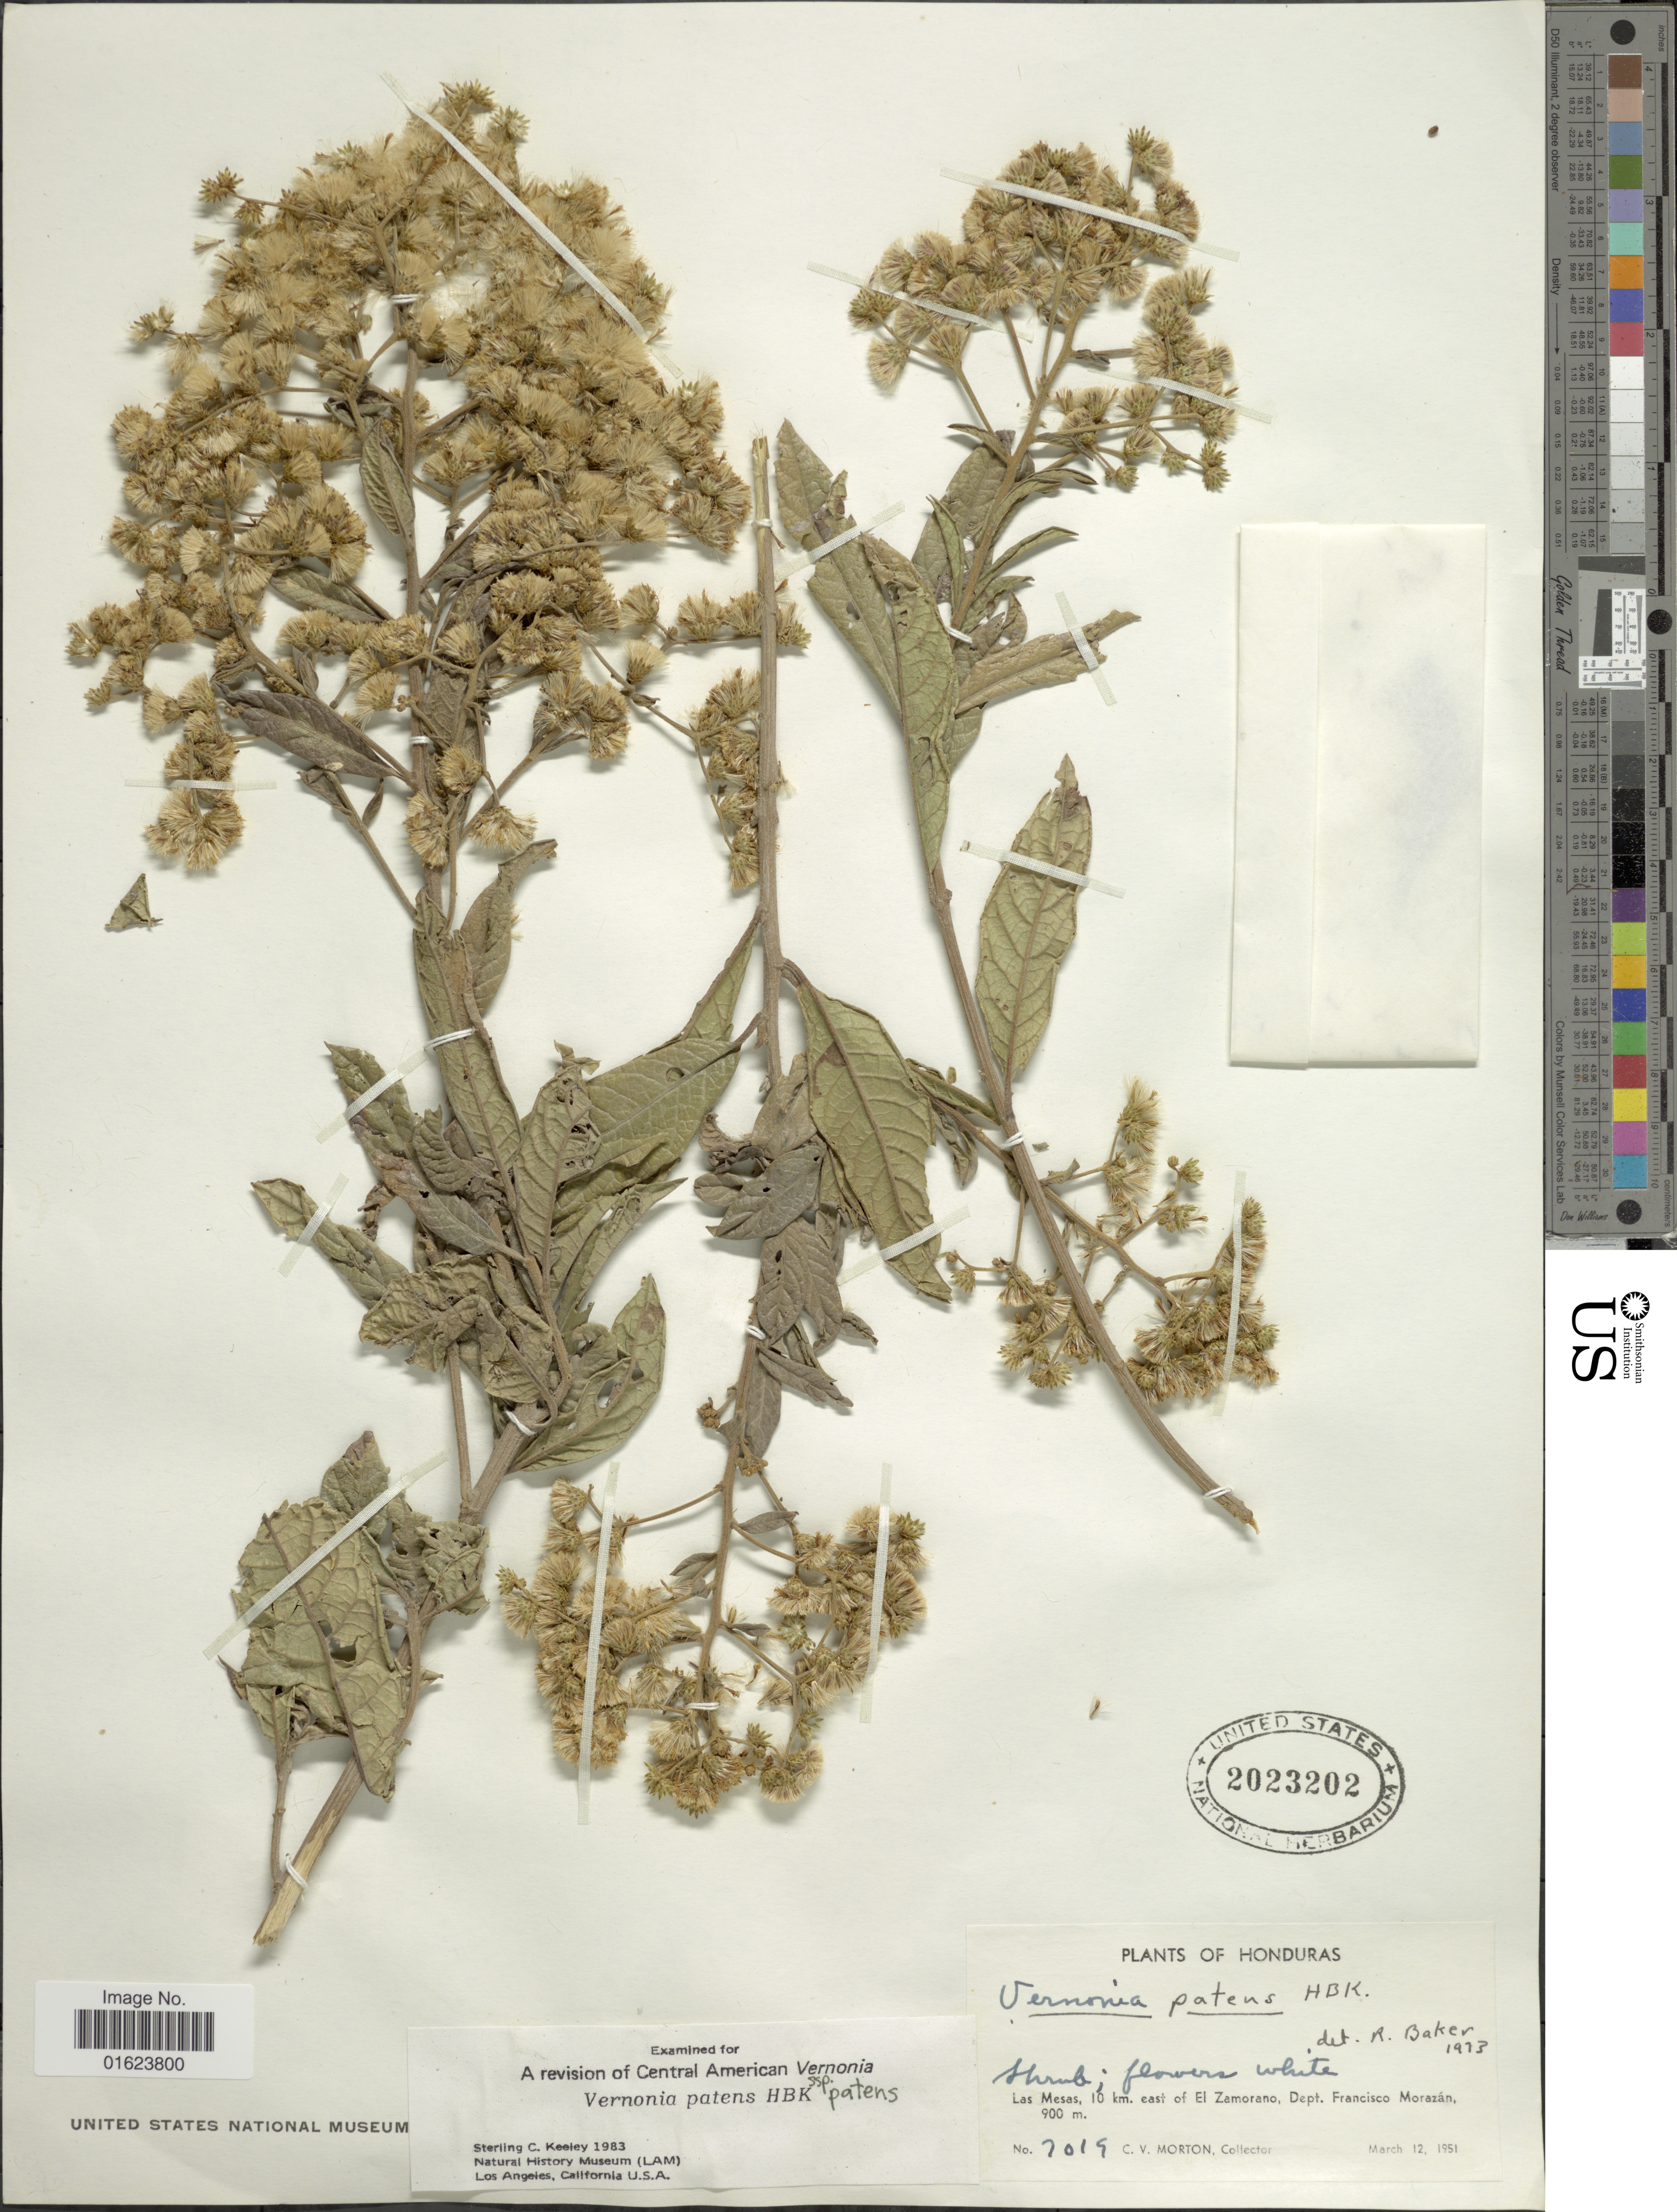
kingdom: Plantae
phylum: Tracheophyta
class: Magnoliopsida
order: Asterales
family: Asteraceae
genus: Vernonanthura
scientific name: Vernonanthura patens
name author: (Kunth) H. Rob.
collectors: C. V. Morton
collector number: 7019*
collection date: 1951-03-12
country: Honduras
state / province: Fco. Morazán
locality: Las Mesas, 10 km east of El Zamorano, Dept. Francisco Morazan.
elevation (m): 900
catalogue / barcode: US 2023202